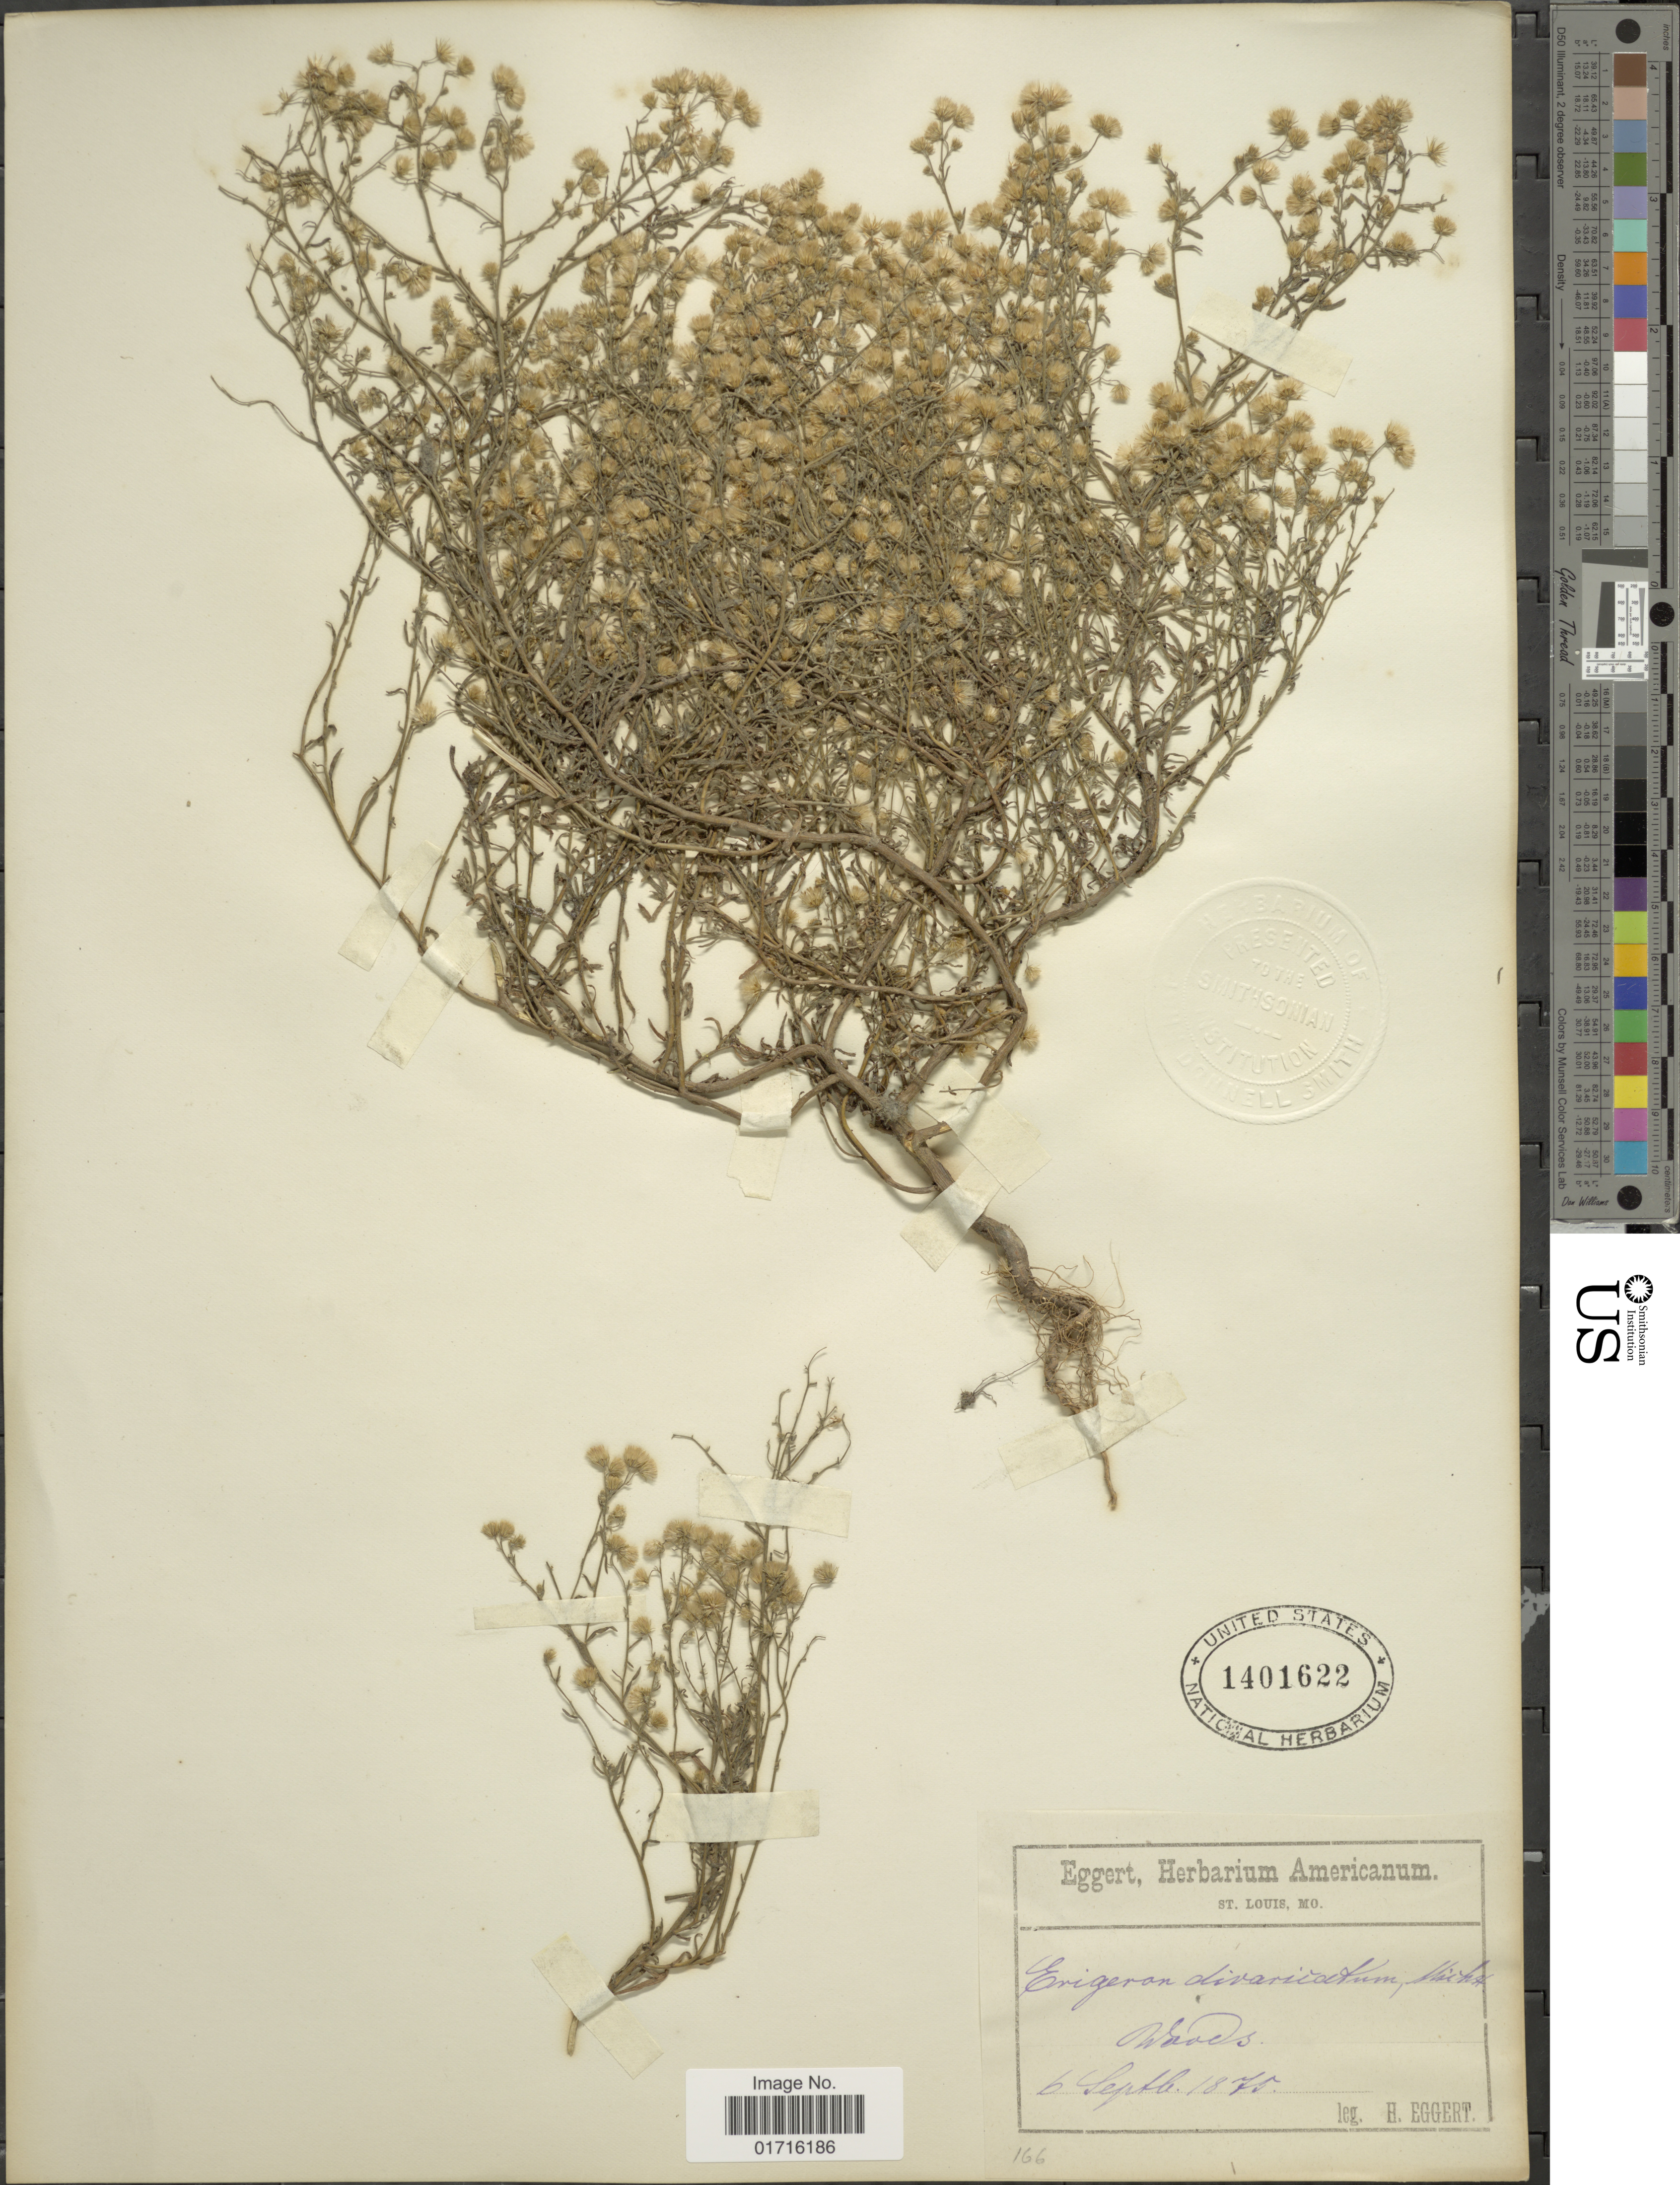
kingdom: Plantae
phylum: Tracheophyta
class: Magnoliopsida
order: Asterales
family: Asteraceae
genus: Conyza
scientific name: Conyza divaricata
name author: Spreng.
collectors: H. Eggert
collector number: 166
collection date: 1875-09-06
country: United States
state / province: Missouri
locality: Woods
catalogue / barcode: US 1401622